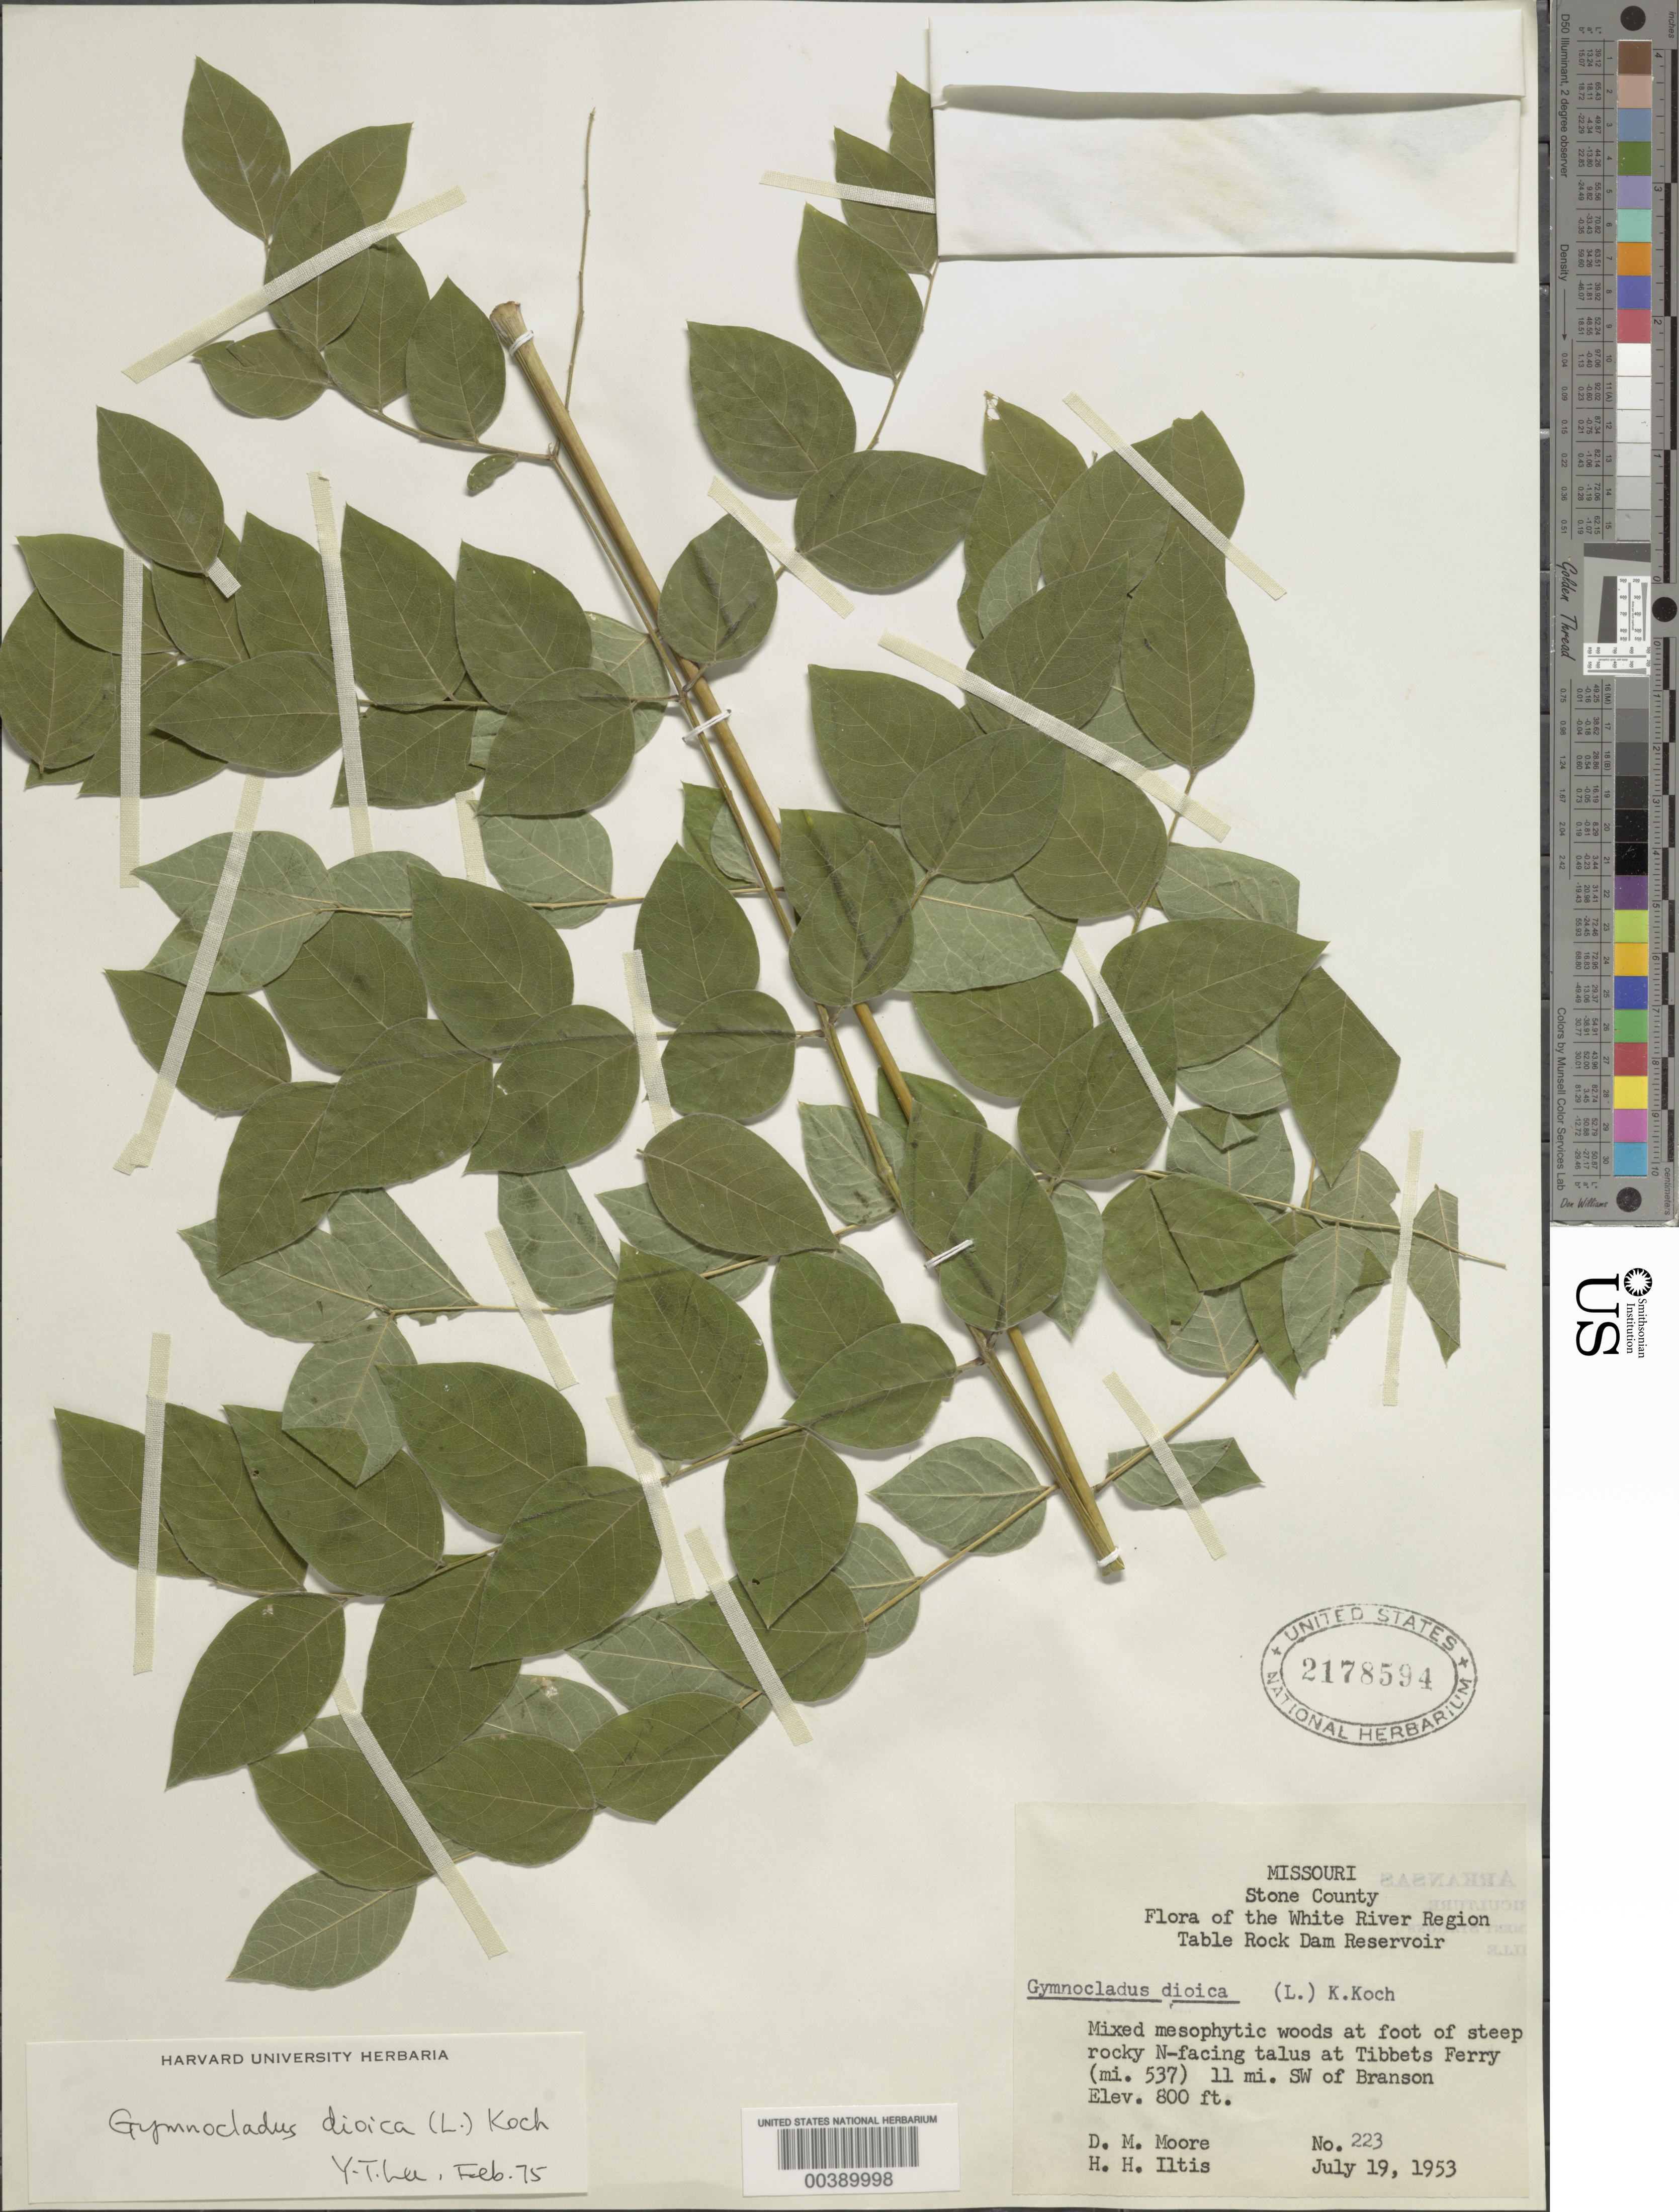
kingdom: Plantae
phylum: Tracheophyta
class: Magnoliopsida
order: Fabales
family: Fabaceae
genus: Gymnocladus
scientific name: Gymnocladus dioicus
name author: (L.) K. Koch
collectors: D. Moore & H. H. Iltis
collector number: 223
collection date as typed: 19 Jul 1953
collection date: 1953-07-19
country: United States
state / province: Missouri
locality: At tibbets ferry (mi. 537) 11 mi sw of branson; table rock dam reservoir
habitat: Mixed mesophytic woods at foot of steep rocky n facing talus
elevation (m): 244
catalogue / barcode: US 2178594